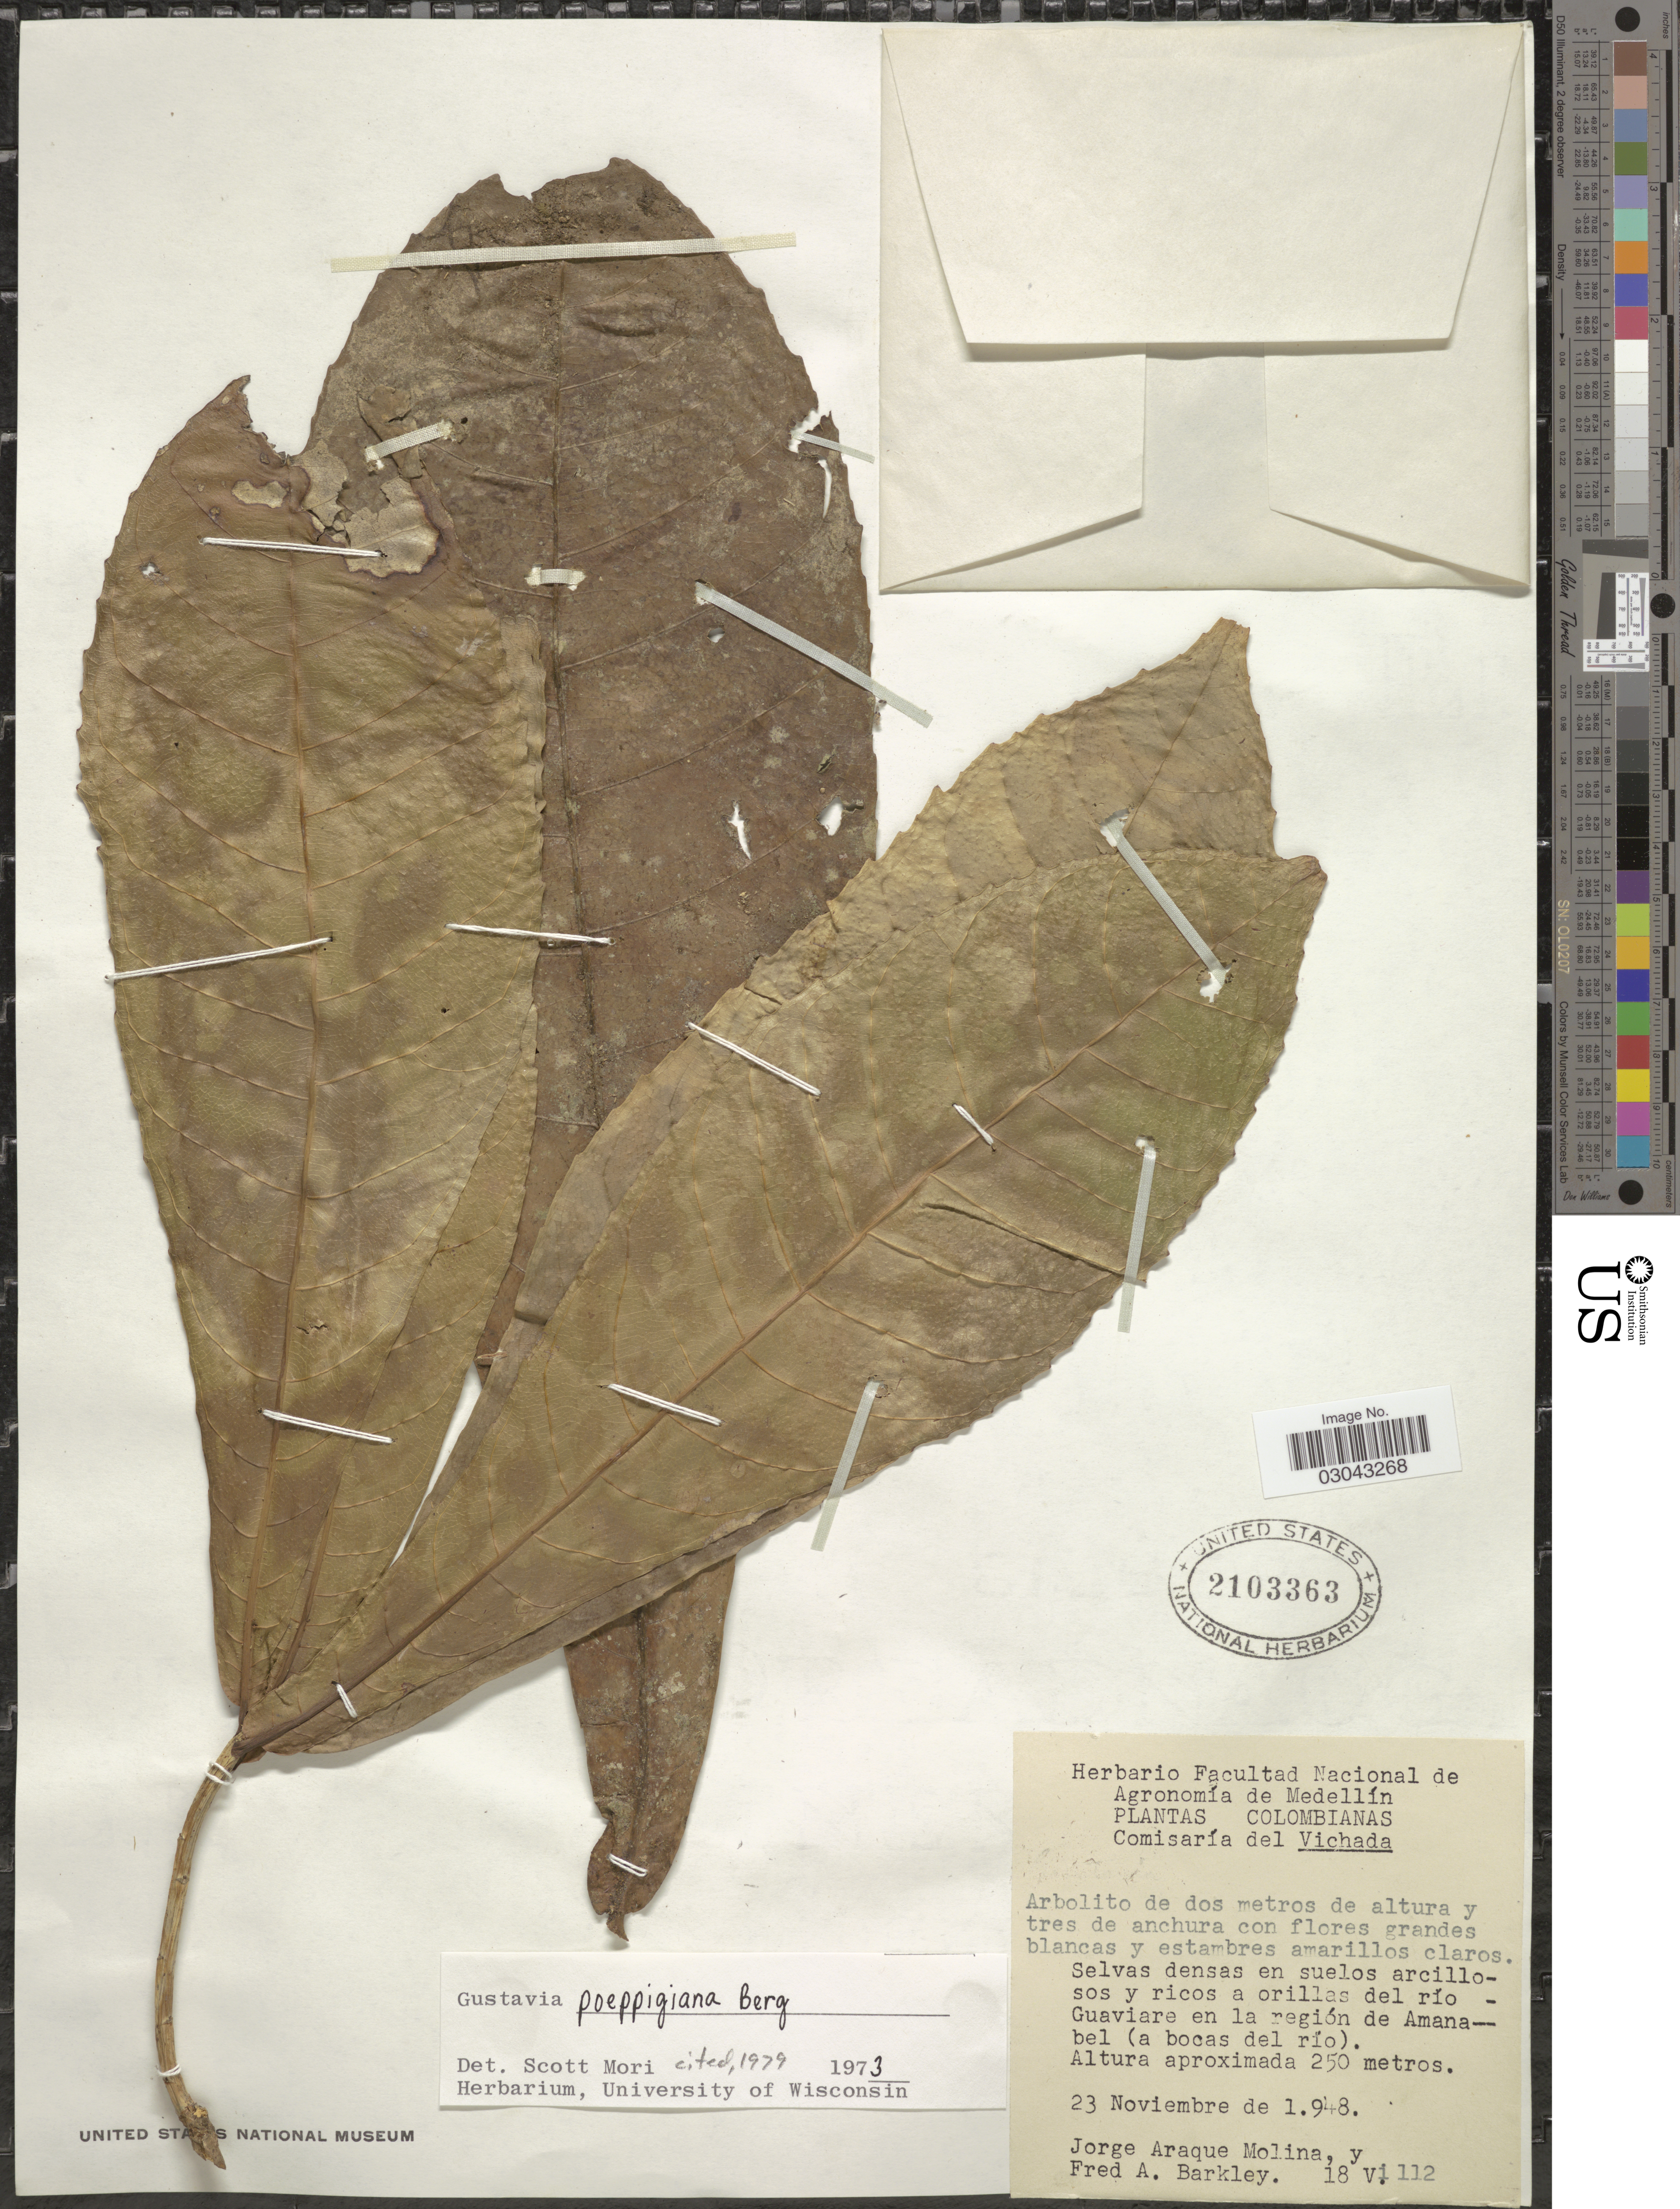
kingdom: Plantae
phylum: Tracheophyta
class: Magnoliopsida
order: Ericales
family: Lecythidaceae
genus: Gustavia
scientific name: Gustavia poeppigiana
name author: O. Berg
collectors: J. A. Molina & F. A. Barkley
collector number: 18 VI 112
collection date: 1948-11-23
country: Colombia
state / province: Vichada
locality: Comisaría del Vichada, Selvas densas en suelos arcillosos y ricos a orillas del río Guaviare en la región de Amanabel (a bocas del río).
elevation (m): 250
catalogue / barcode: US 2103363